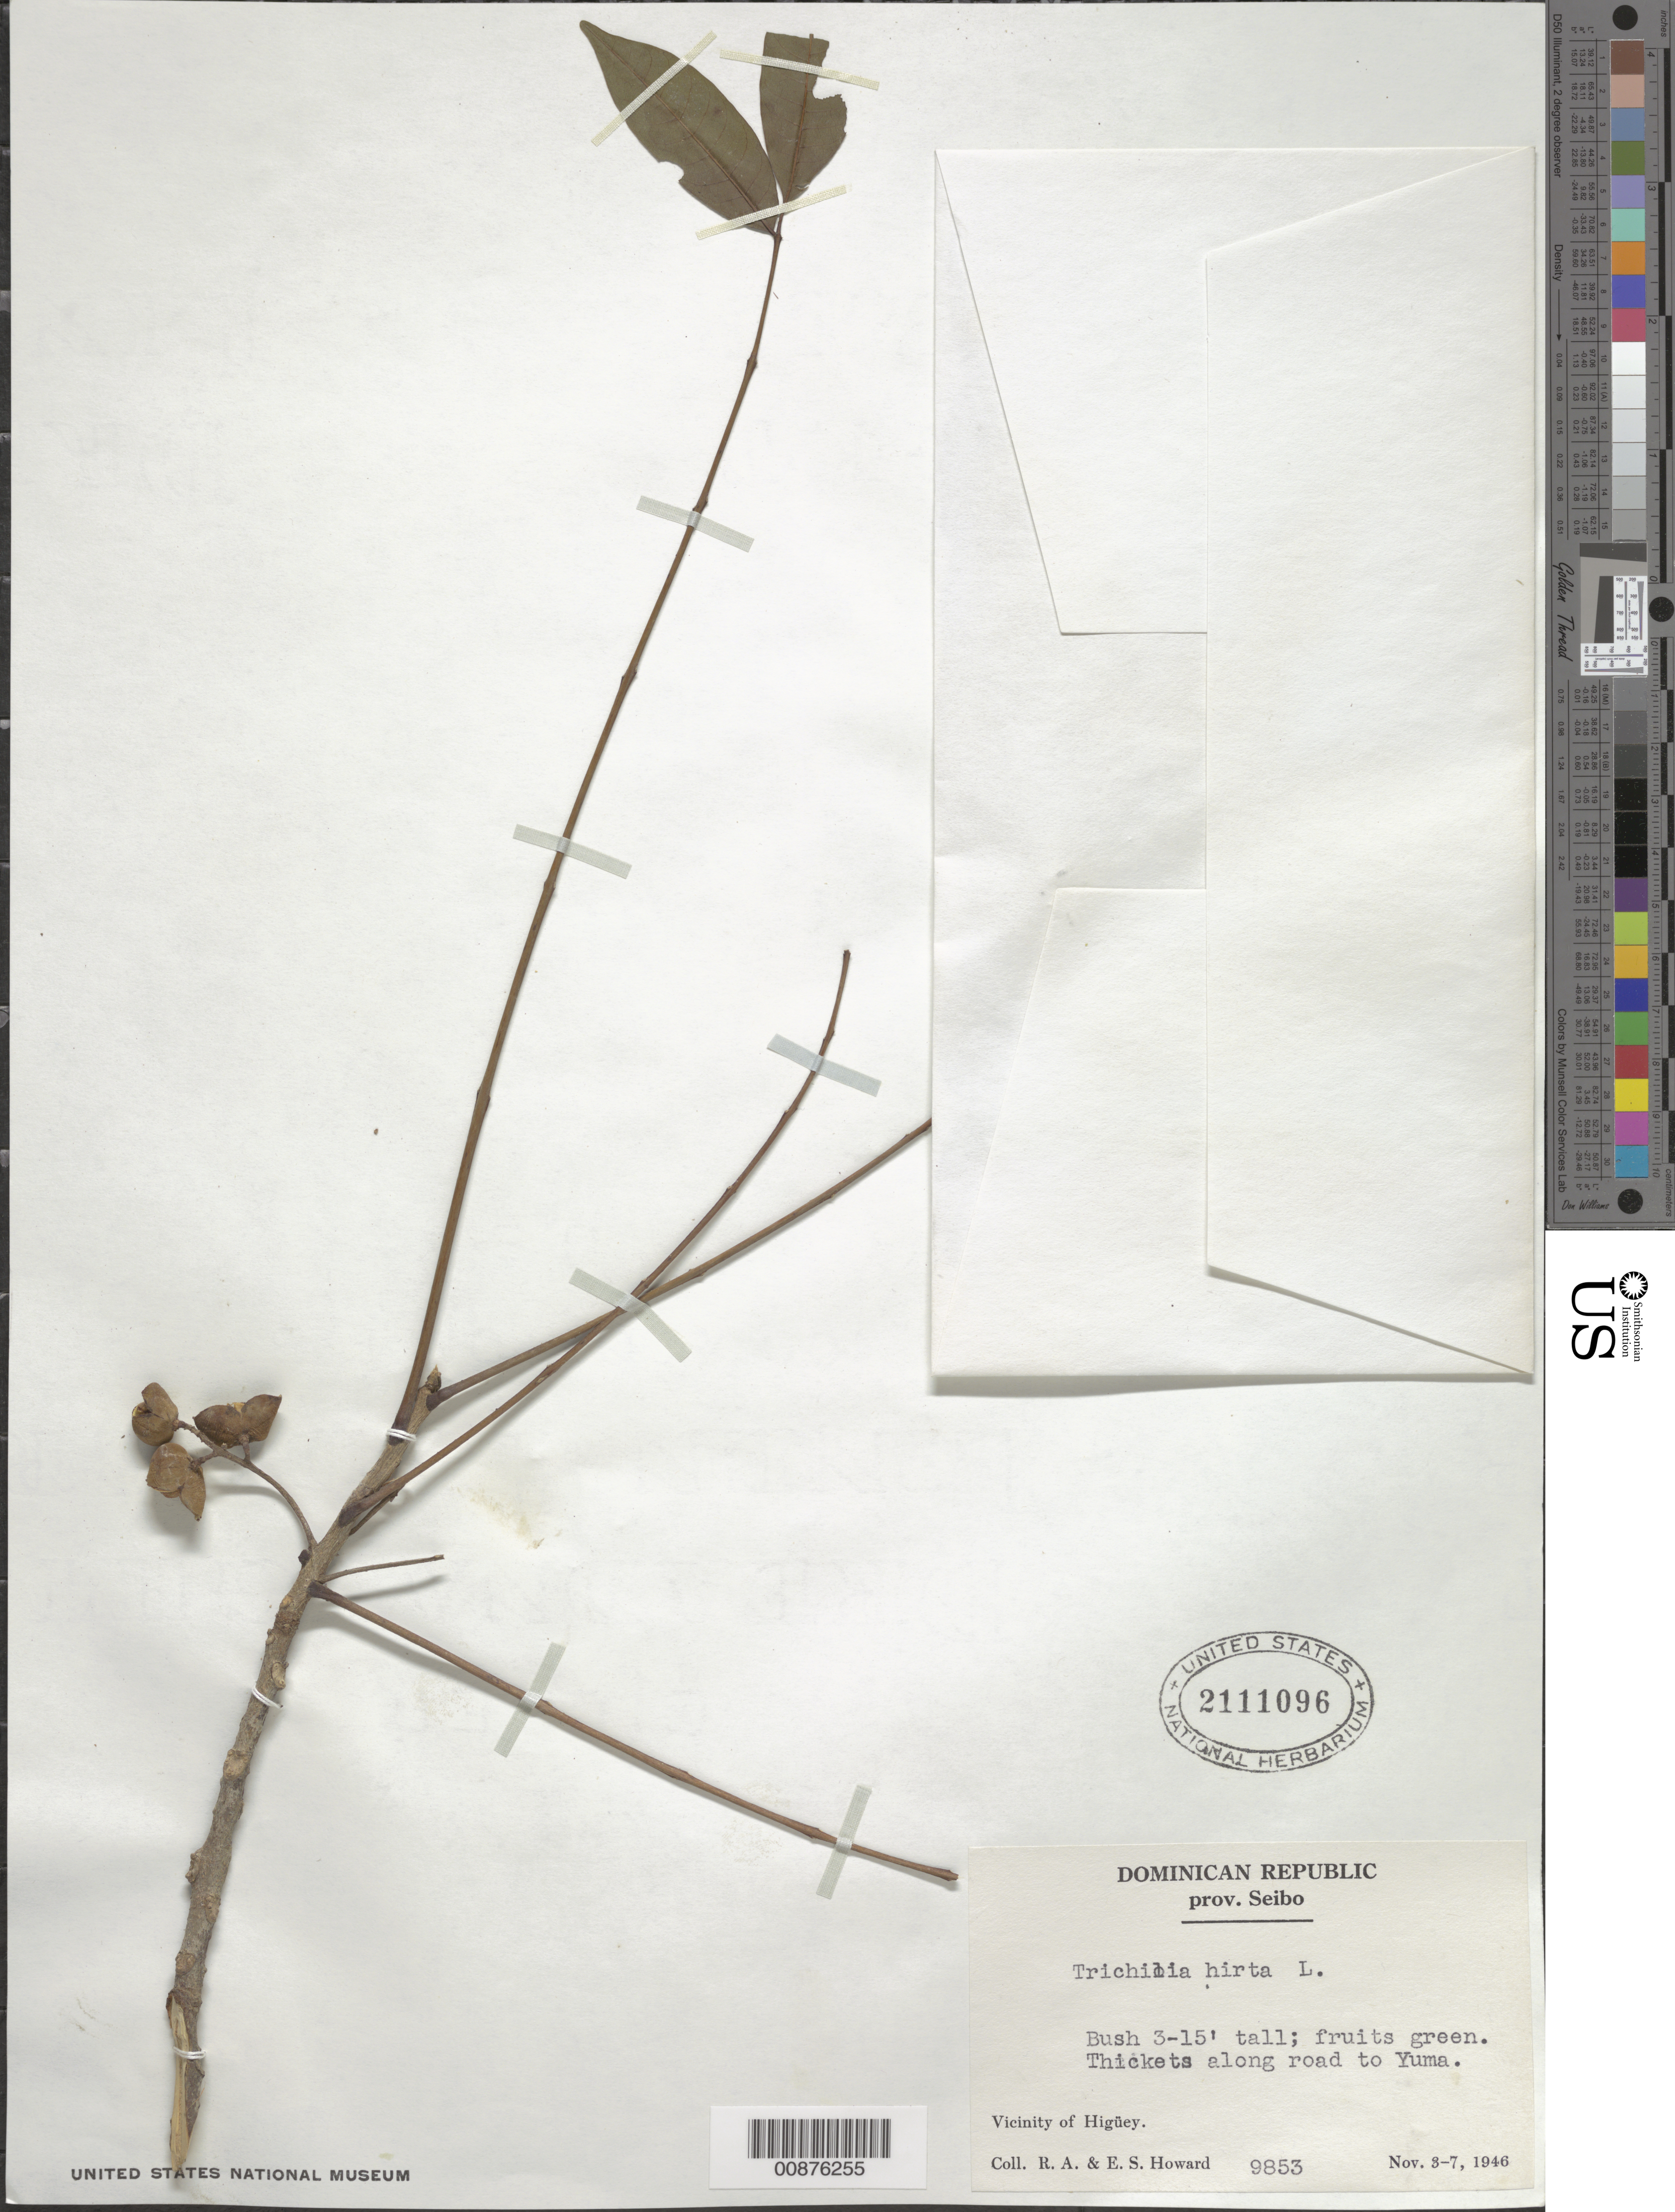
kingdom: Plantae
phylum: Tracheophyta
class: Magnoliopsida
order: Sapindales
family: Meliaceae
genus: Trichilia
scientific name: Trichilia hirta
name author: L.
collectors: R. A. Howard & E. S. Howard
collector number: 9853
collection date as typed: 03 Nov 1946 to 07 Nov 1946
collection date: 1946-11-03/1946-11-07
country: Dominican Republic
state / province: El Seibo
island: Hispaniola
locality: Vicinity of Higüey, road to Yuma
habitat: Thickets along road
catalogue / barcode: US 2111096